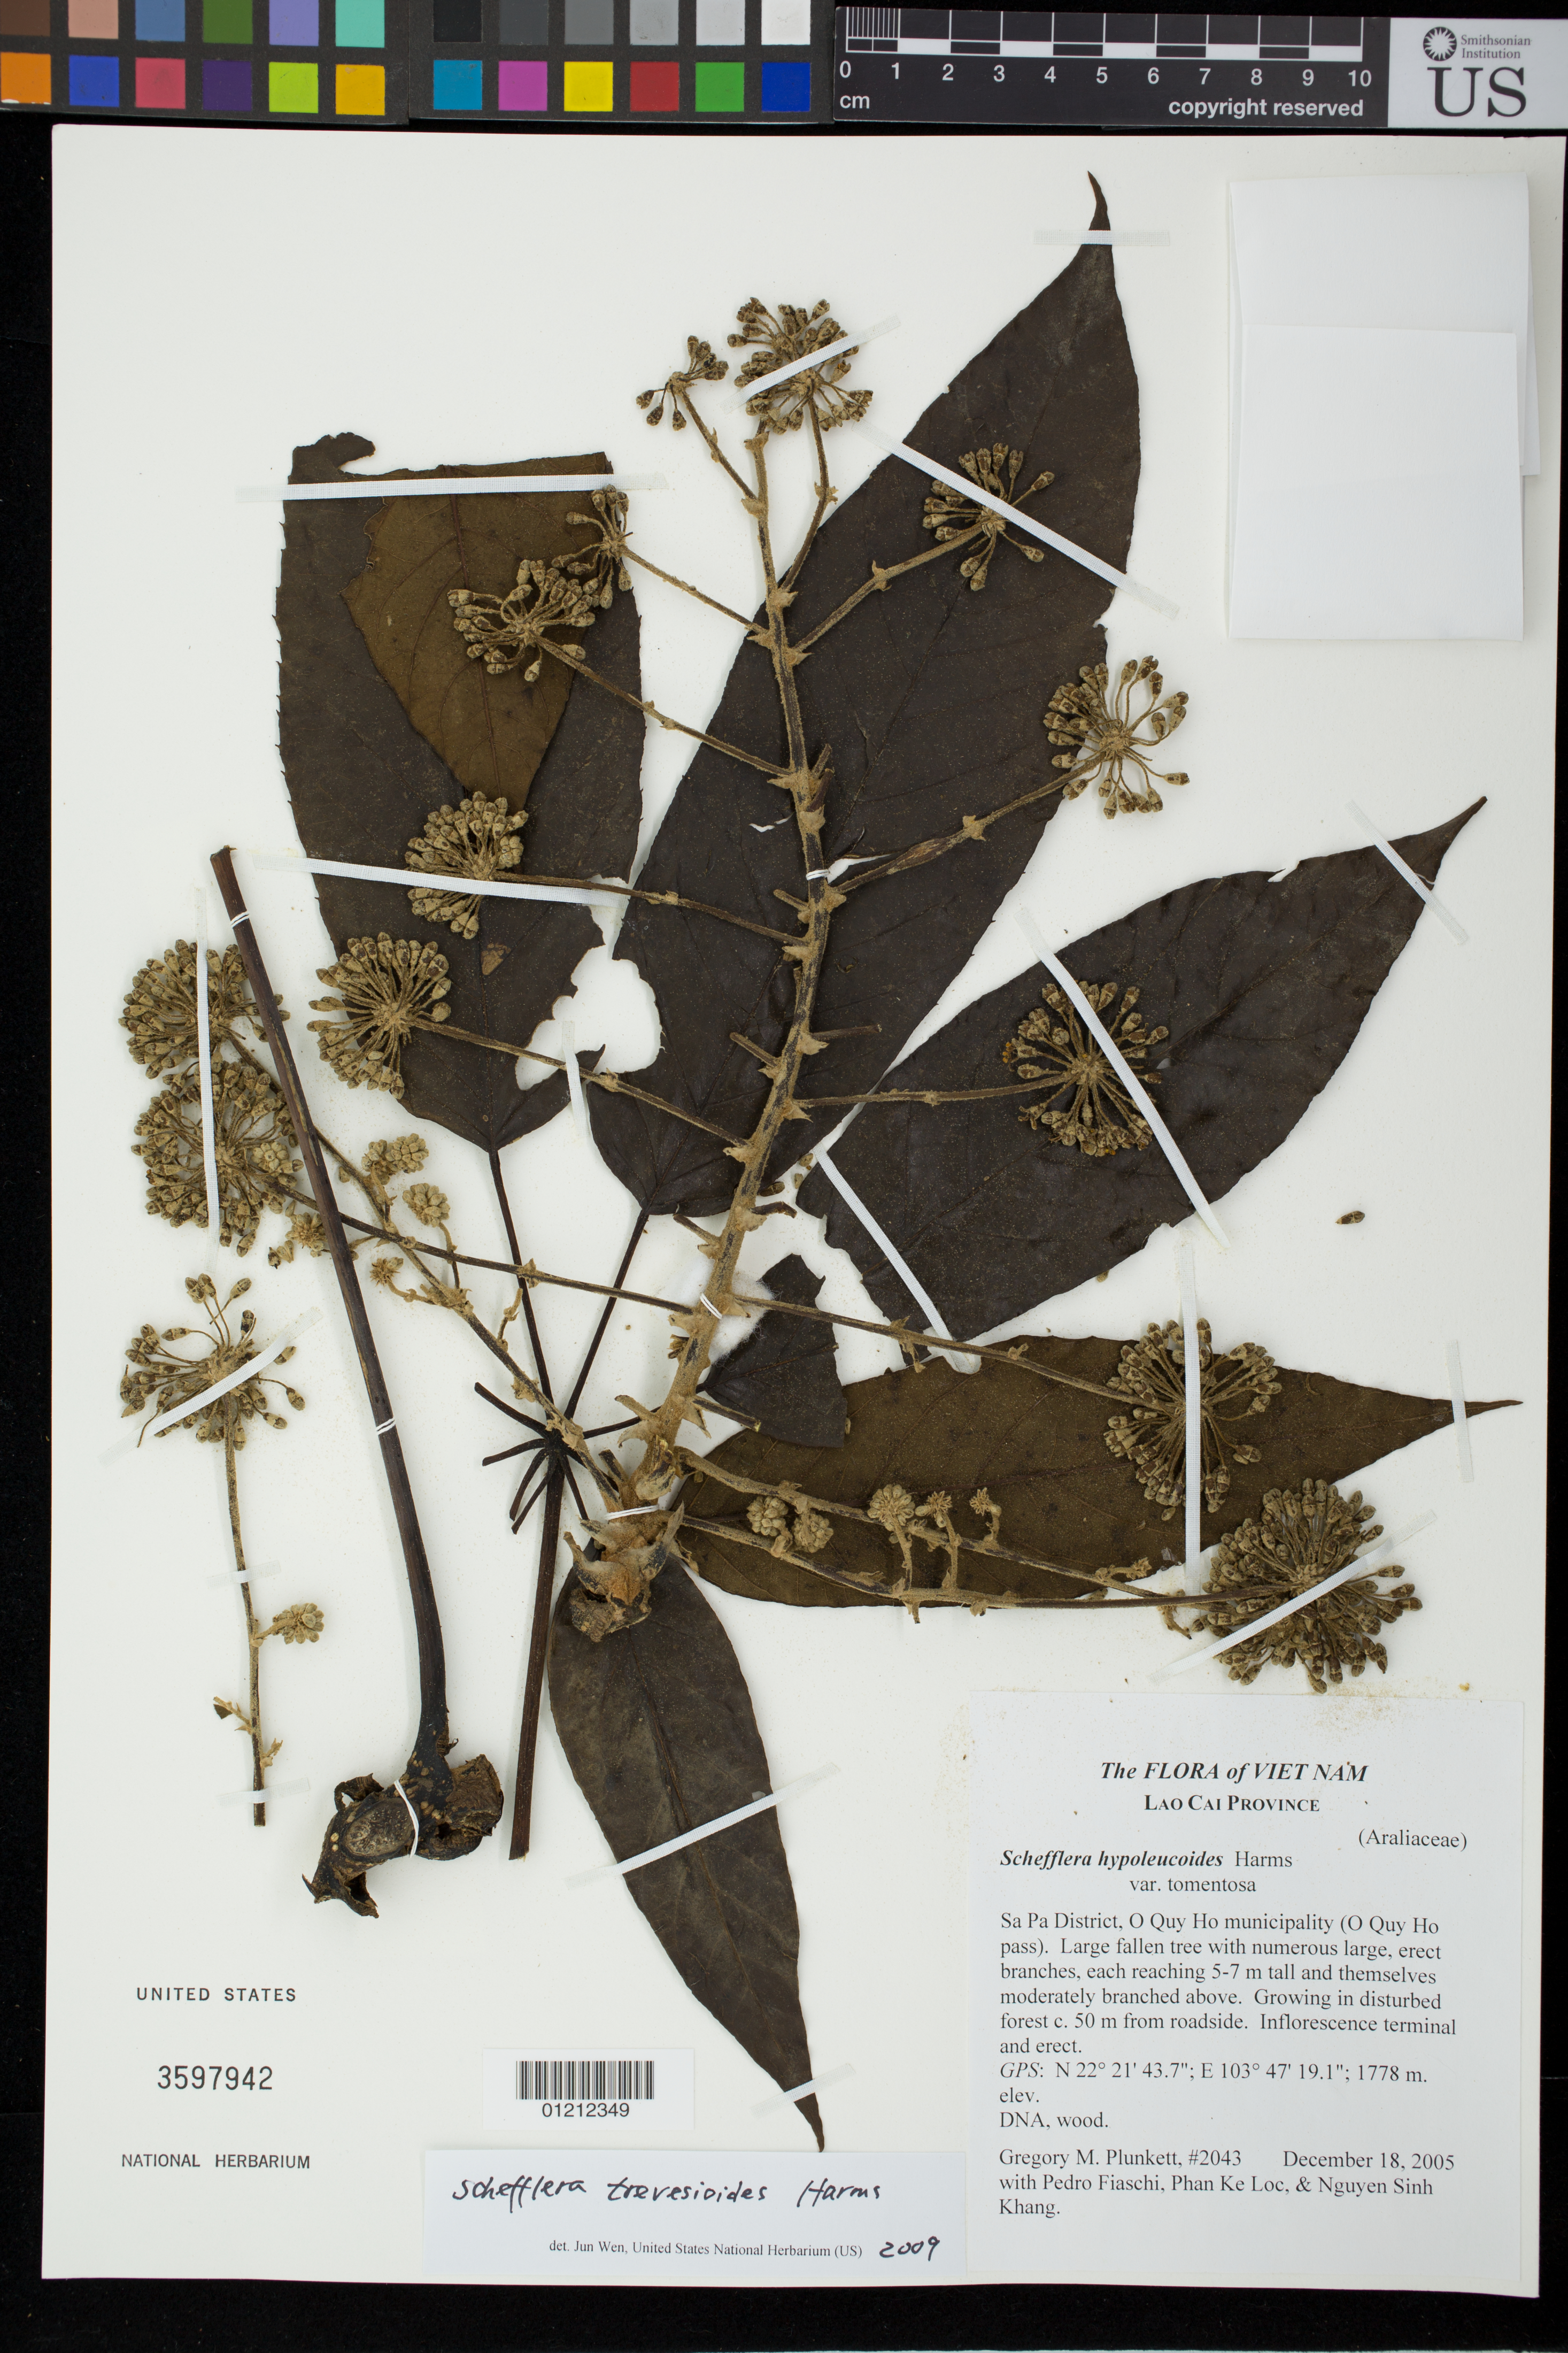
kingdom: Plantae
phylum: Tracheophyta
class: Magnoliopsida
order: Apiales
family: Araliaceae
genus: Schefflera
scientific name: Schefflera trevesioides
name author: Harms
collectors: G. M. Plunkett, P. Fiaschi, Phan Kê Lôc & S. K. Nguyên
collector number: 2043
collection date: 2005-12-18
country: Vietnam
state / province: Lao Cai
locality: Sa Pa District, O Quy Ho municipality (O Quy Ho pass).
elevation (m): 1778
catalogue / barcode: US 3597942